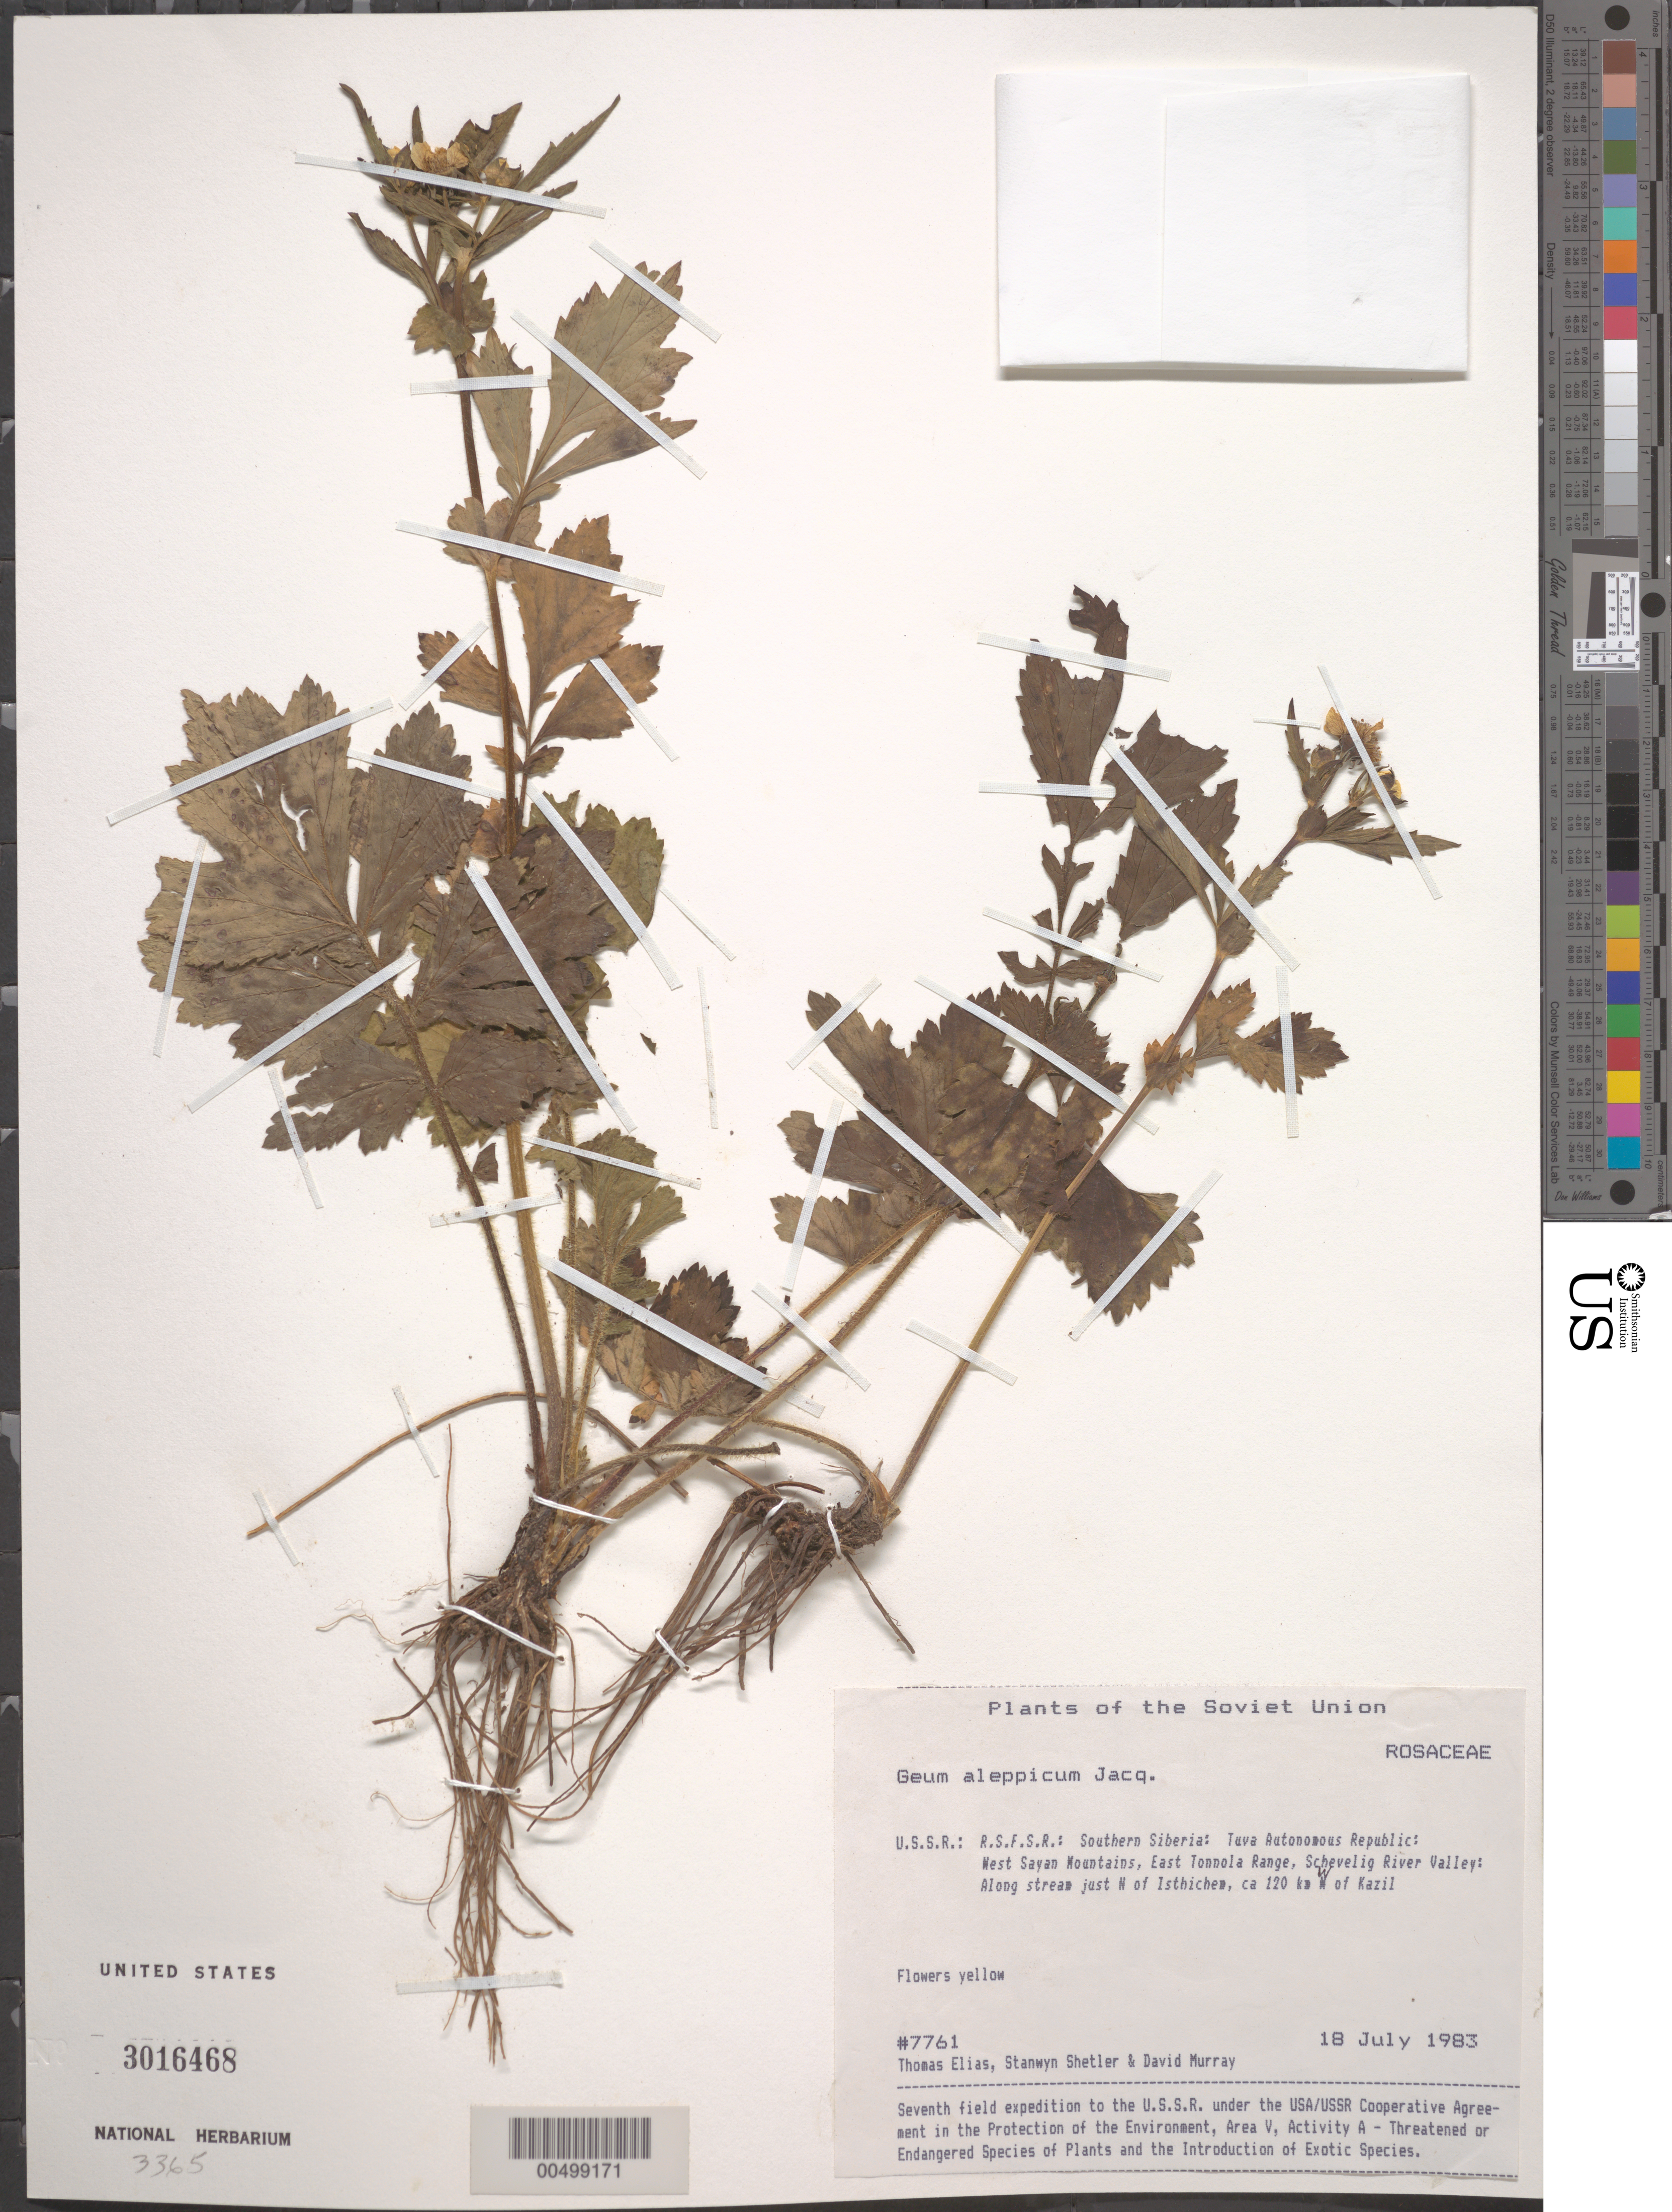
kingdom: Plantae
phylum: Tracheophyta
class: Magnoliopsida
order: Rosales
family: Rosaceae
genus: Geum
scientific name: Geum aleppicum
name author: Jacq.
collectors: T. Elias, S. Shetler & D. F. Murray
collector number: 7761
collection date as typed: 18 Jul 1983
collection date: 1983-07-18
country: Russian Federation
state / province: Tuva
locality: West Sayan Mountains, E Tonnola [Tannu-Ola] Range, Schevelig River Valley, just N of Isthichem [Ishti-Khem], *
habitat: along stream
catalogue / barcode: US 3016468